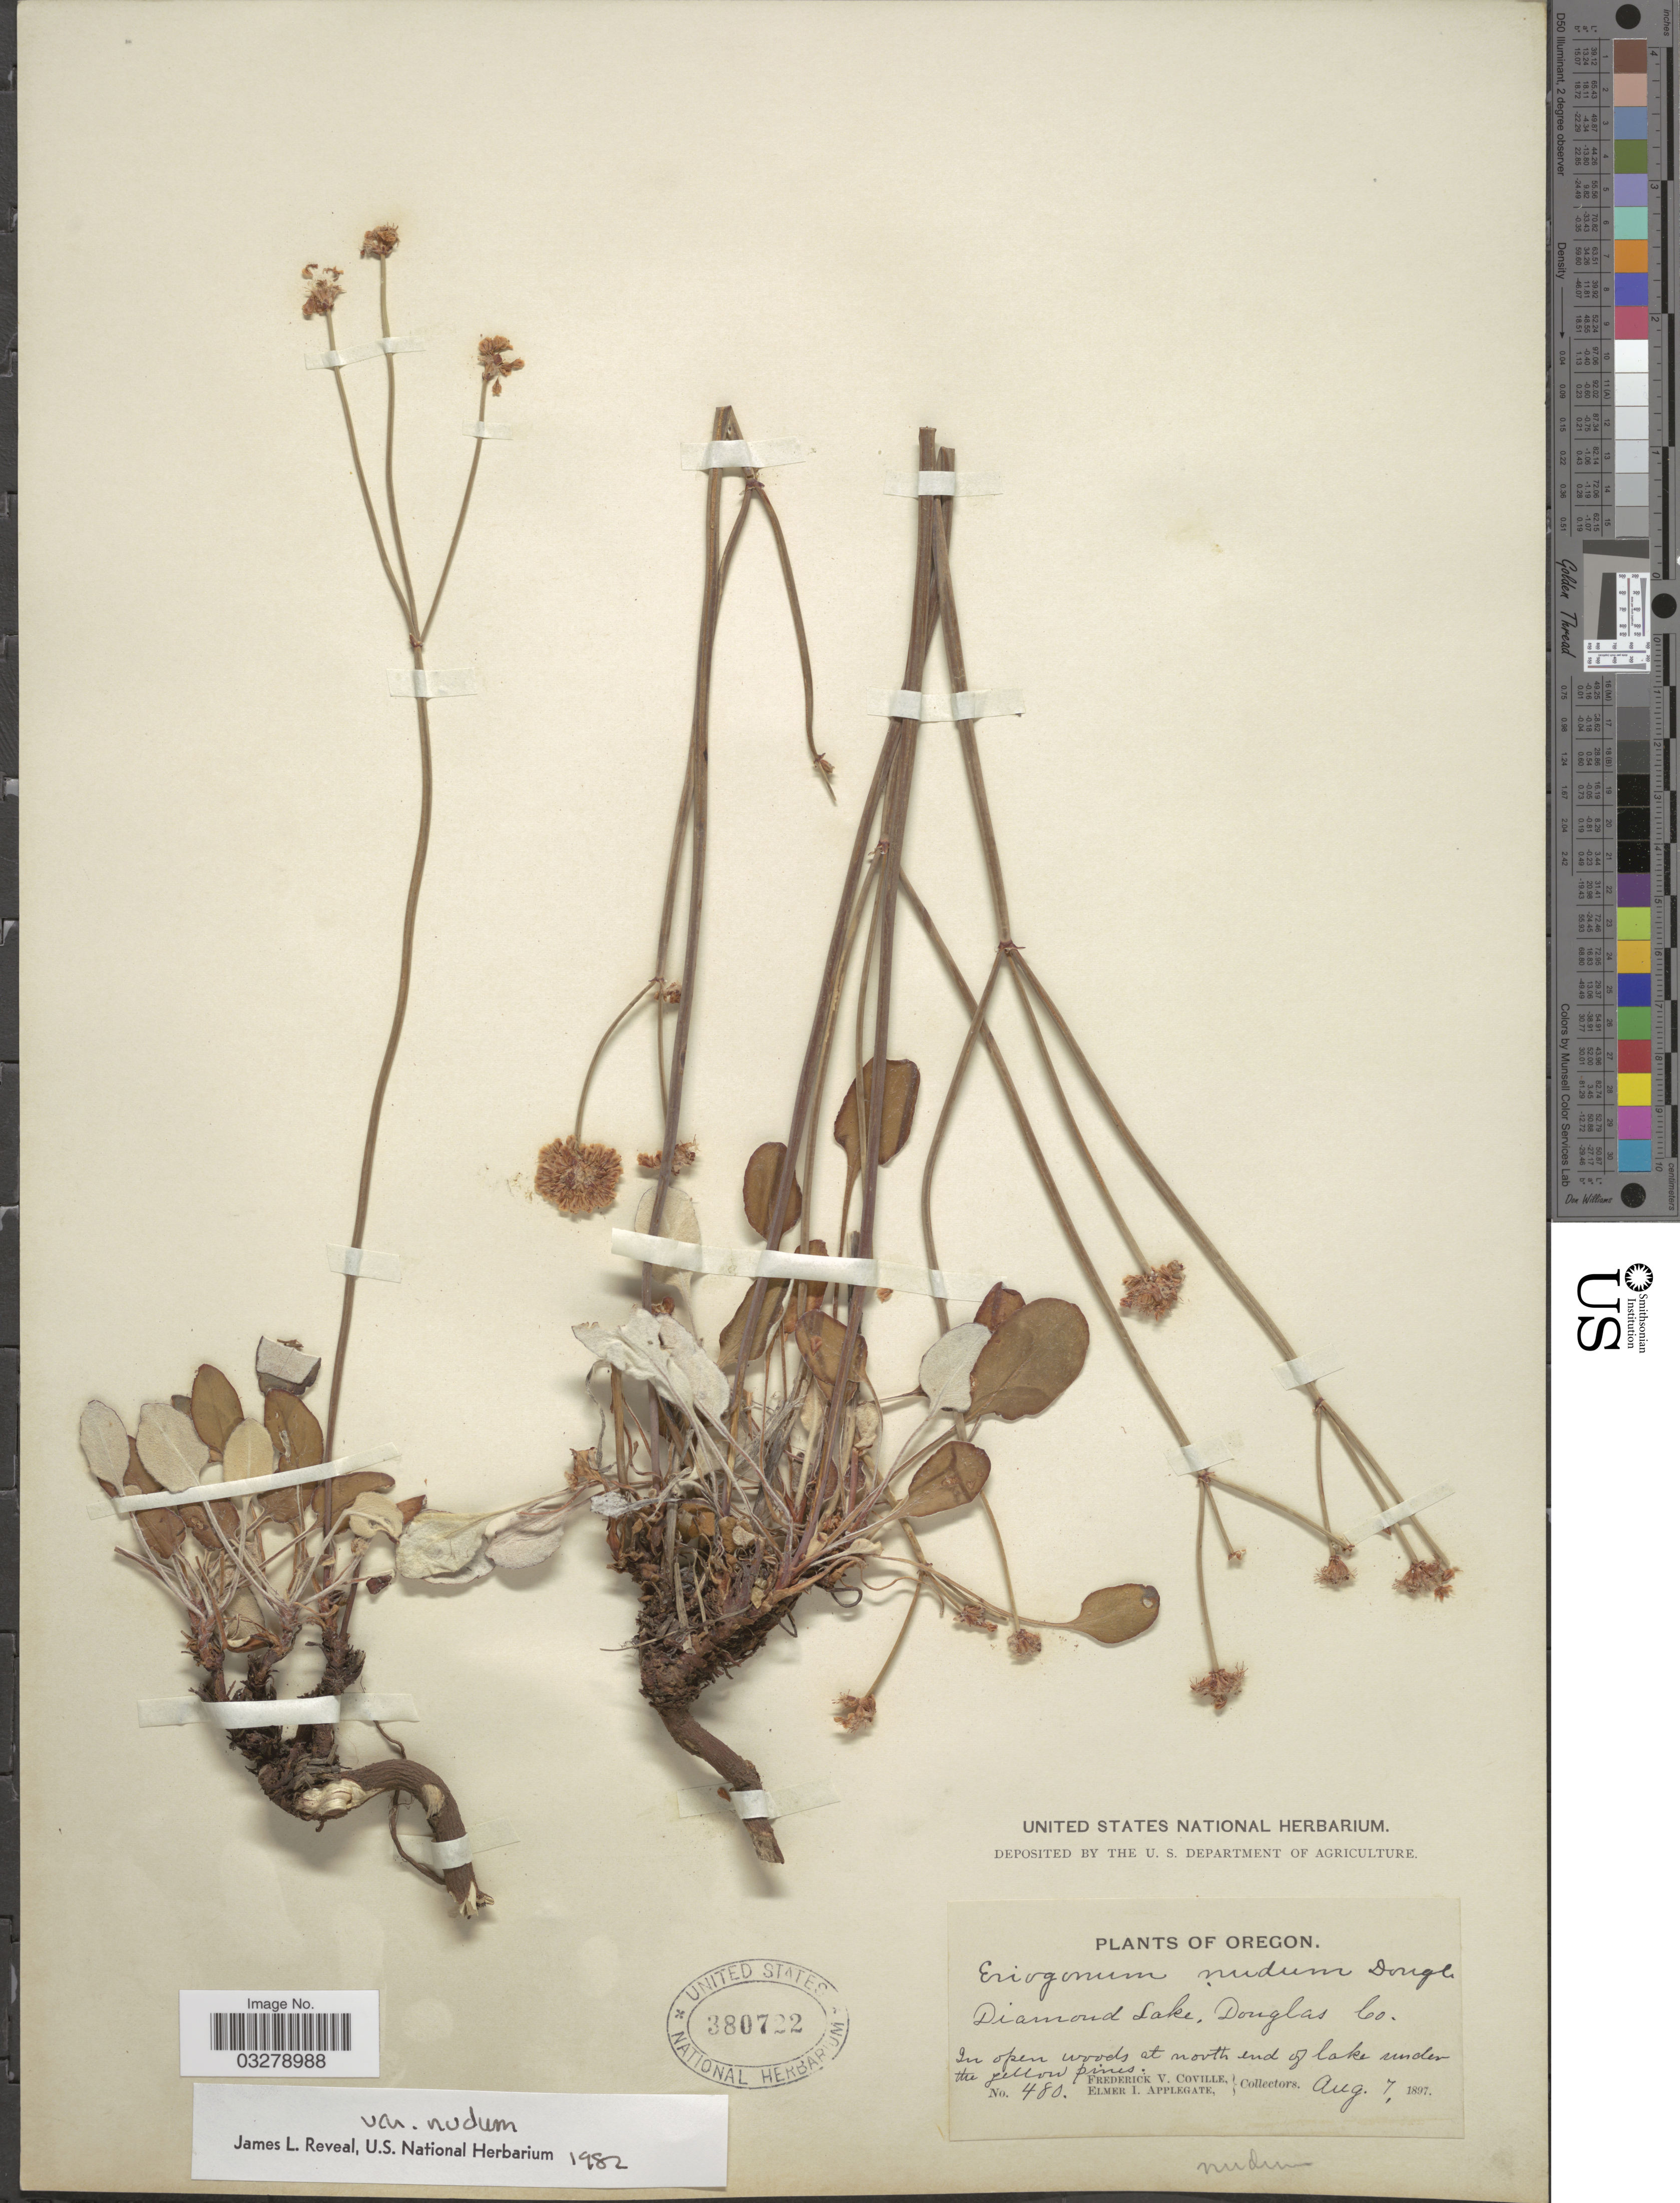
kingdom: Plantae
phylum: Tracheophyta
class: Magnoliopsida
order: Caryophyllales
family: Polygonaceae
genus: Eriogonum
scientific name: Eriogonum nudum var. nudum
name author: Douglas ex Benth.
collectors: F. V. Coville & E. I. Applegate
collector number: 480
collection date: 1897-08-07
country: United States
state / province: Oregon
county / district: Douglas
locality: Diamond Lake, Douglas Co.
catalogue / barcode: US 380722